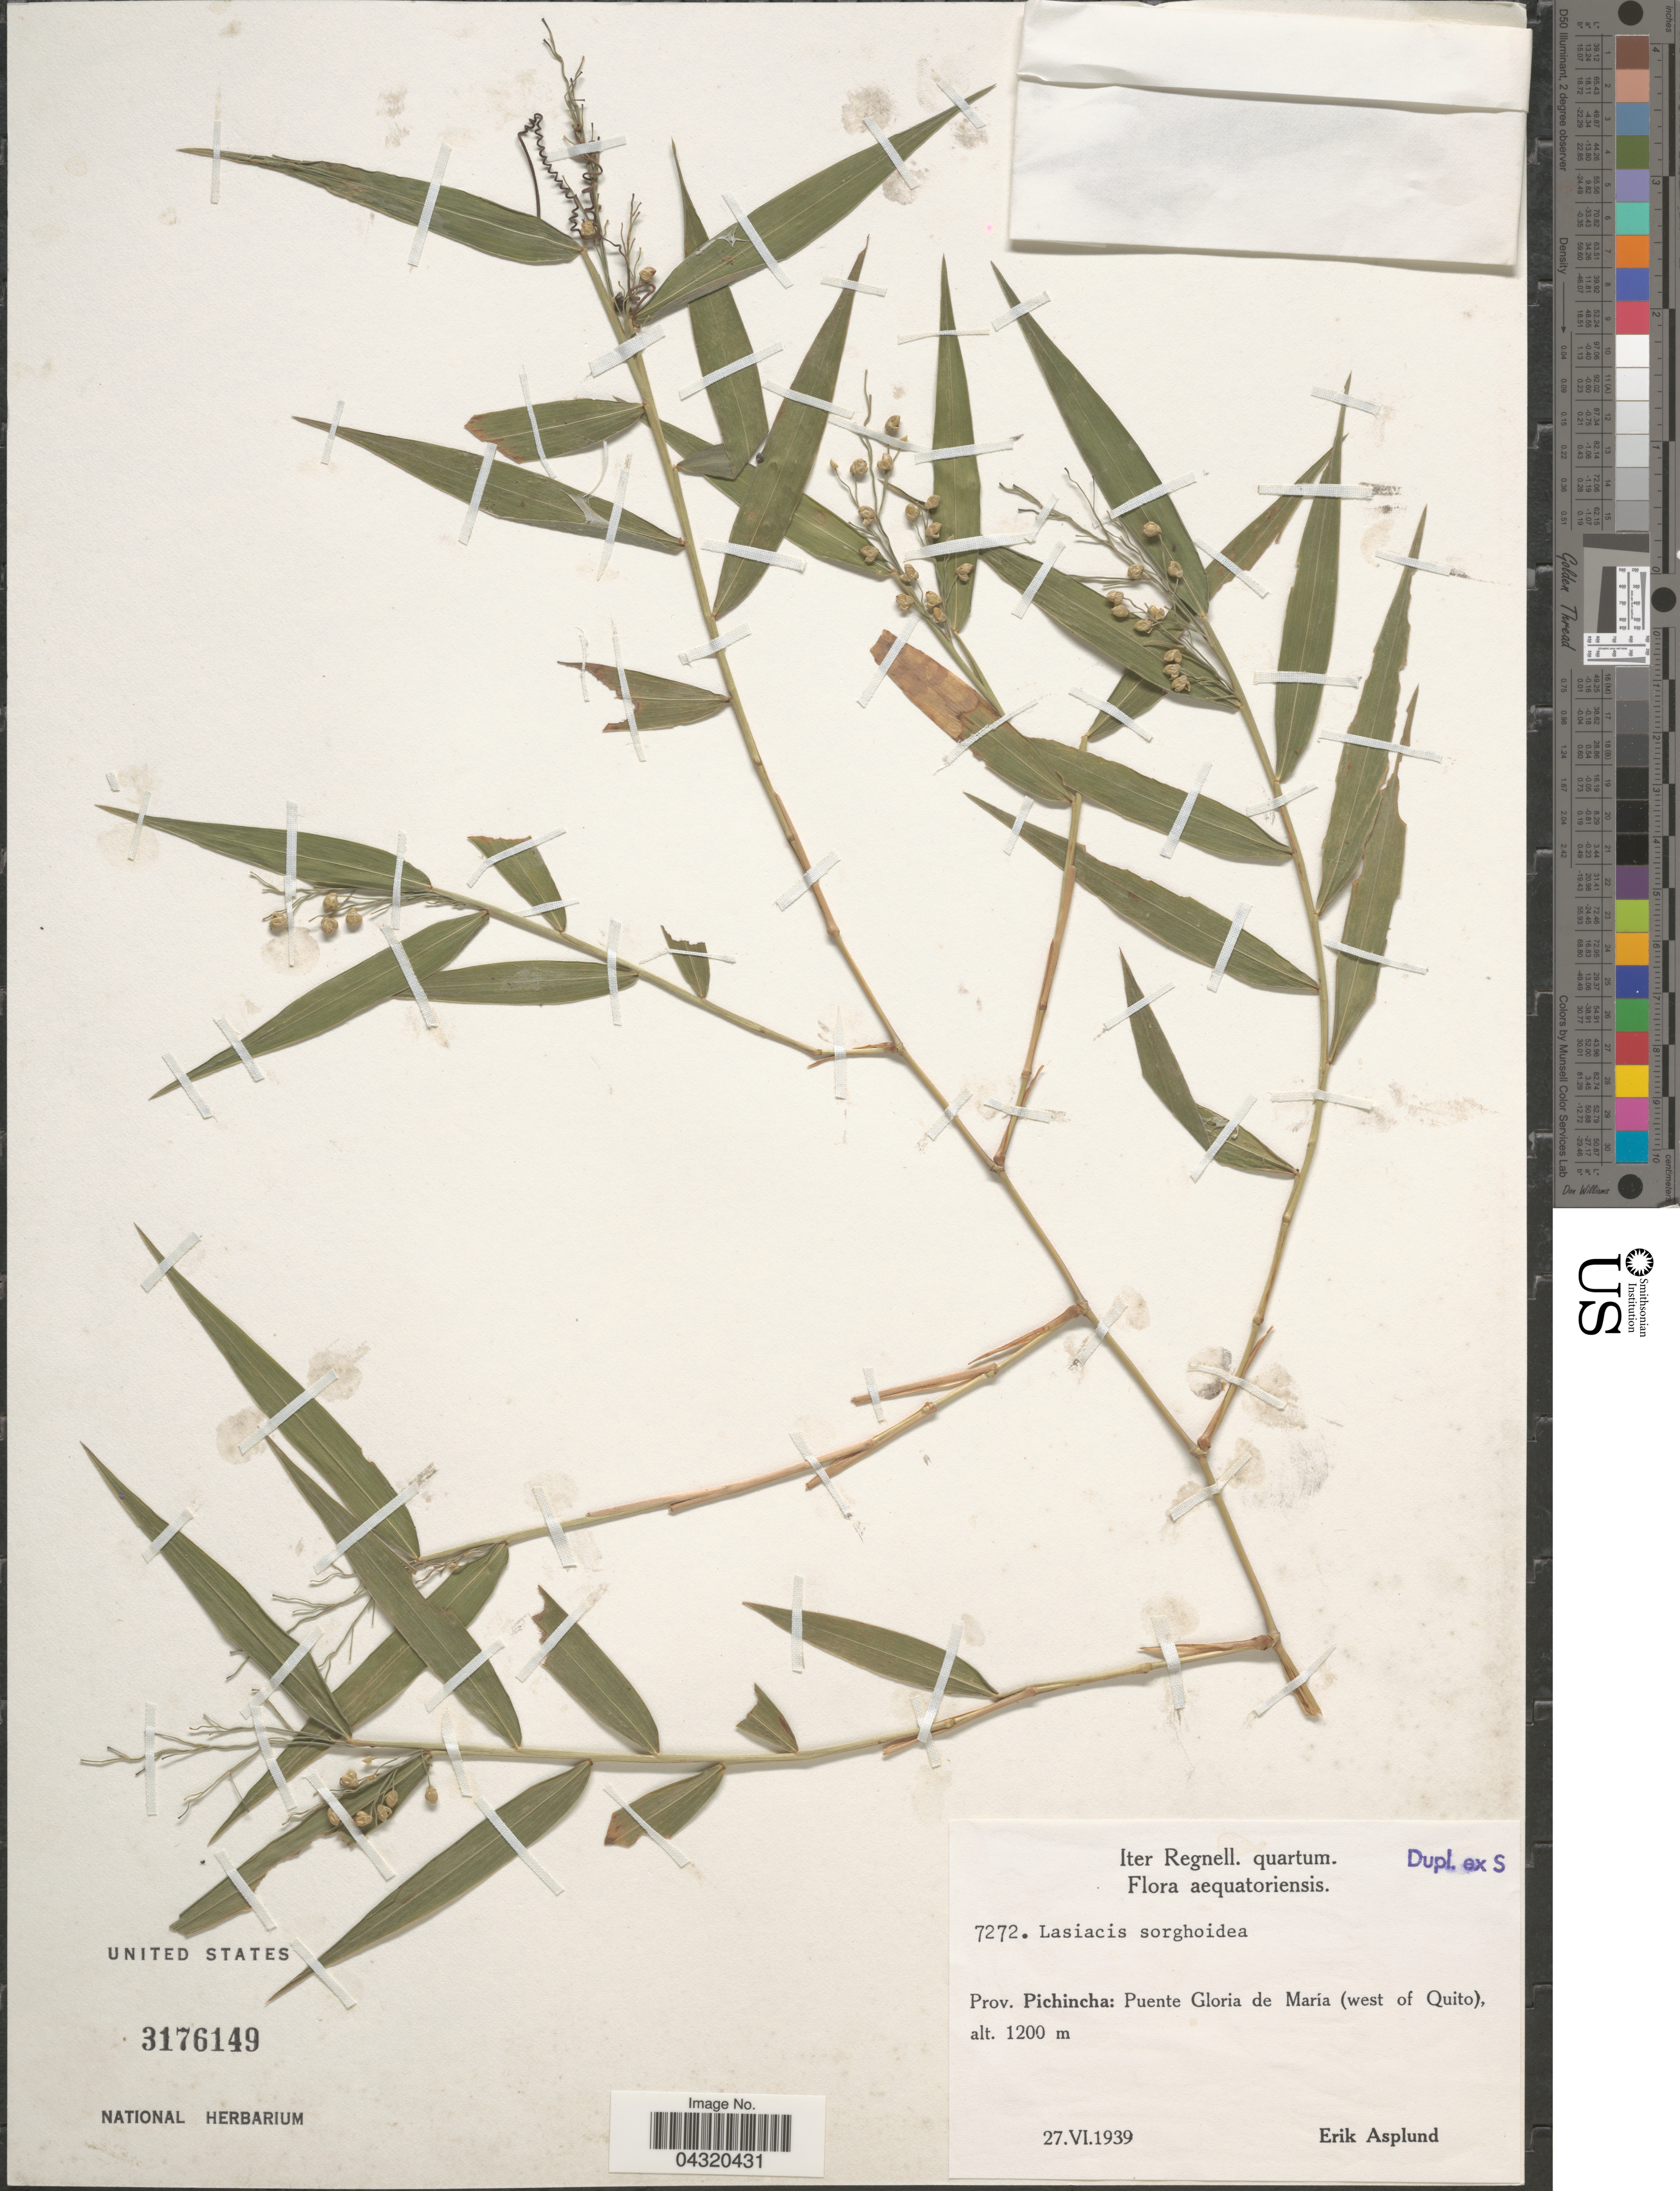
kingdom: Plantae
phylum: Tracheophyta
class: Liliopsida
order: Poales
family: Poaceae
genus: Lasiacis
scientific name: Lasiacis sorghoidea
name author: (Desv. ex Ham.) Hitchc. & Chase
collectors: E. Asplund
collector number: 7272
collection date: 1939-06-27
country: Ecuador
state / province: Pichincha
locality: Iter Regnell. quartum. Puente Gloria de Maria (west of Quito).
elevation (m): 1200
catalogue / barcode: US 3176149